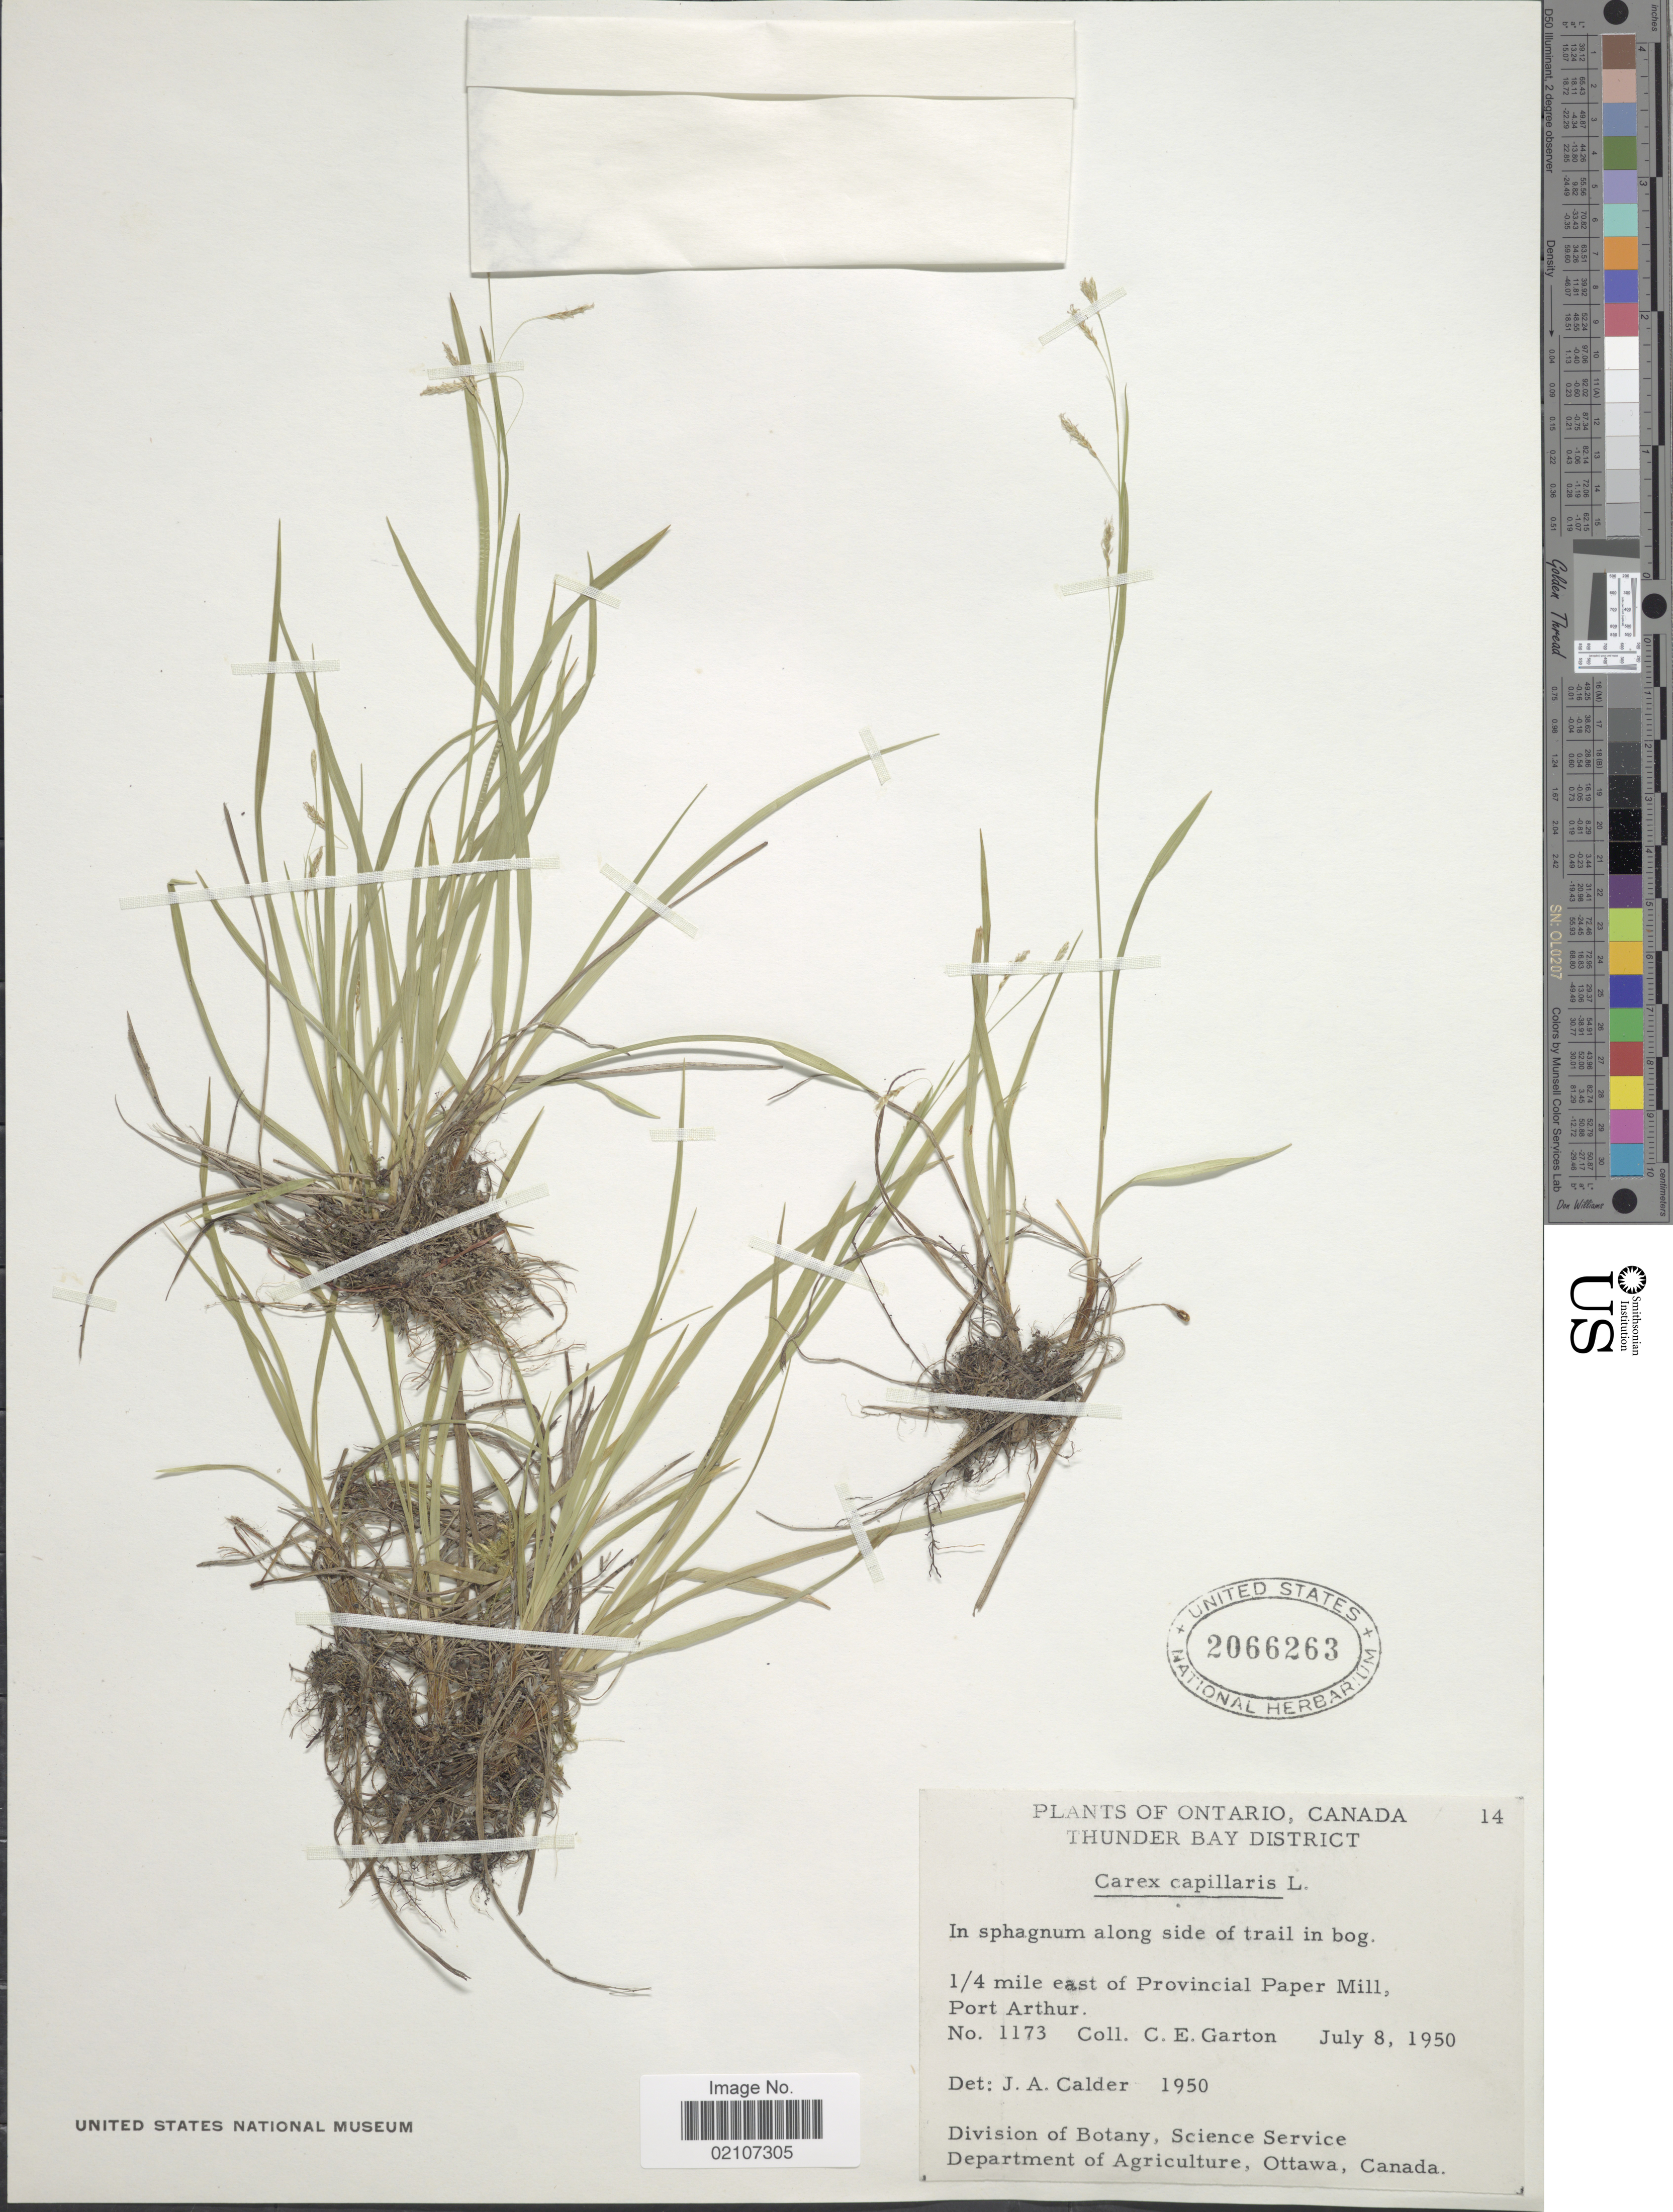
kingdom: Plantae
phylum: Tracheophyta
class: Liliopsida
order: Poales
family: Cyperaceae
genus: Carex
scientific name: Carex capillaris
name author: L.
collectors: C. E. Garton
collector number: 1173/14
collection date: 1950-07-08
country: Canada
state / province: Ontario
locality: Thunder Bay District. 1/4 mile east of Provincial Paper Mill, Port Arthur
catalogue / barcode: US 2066263